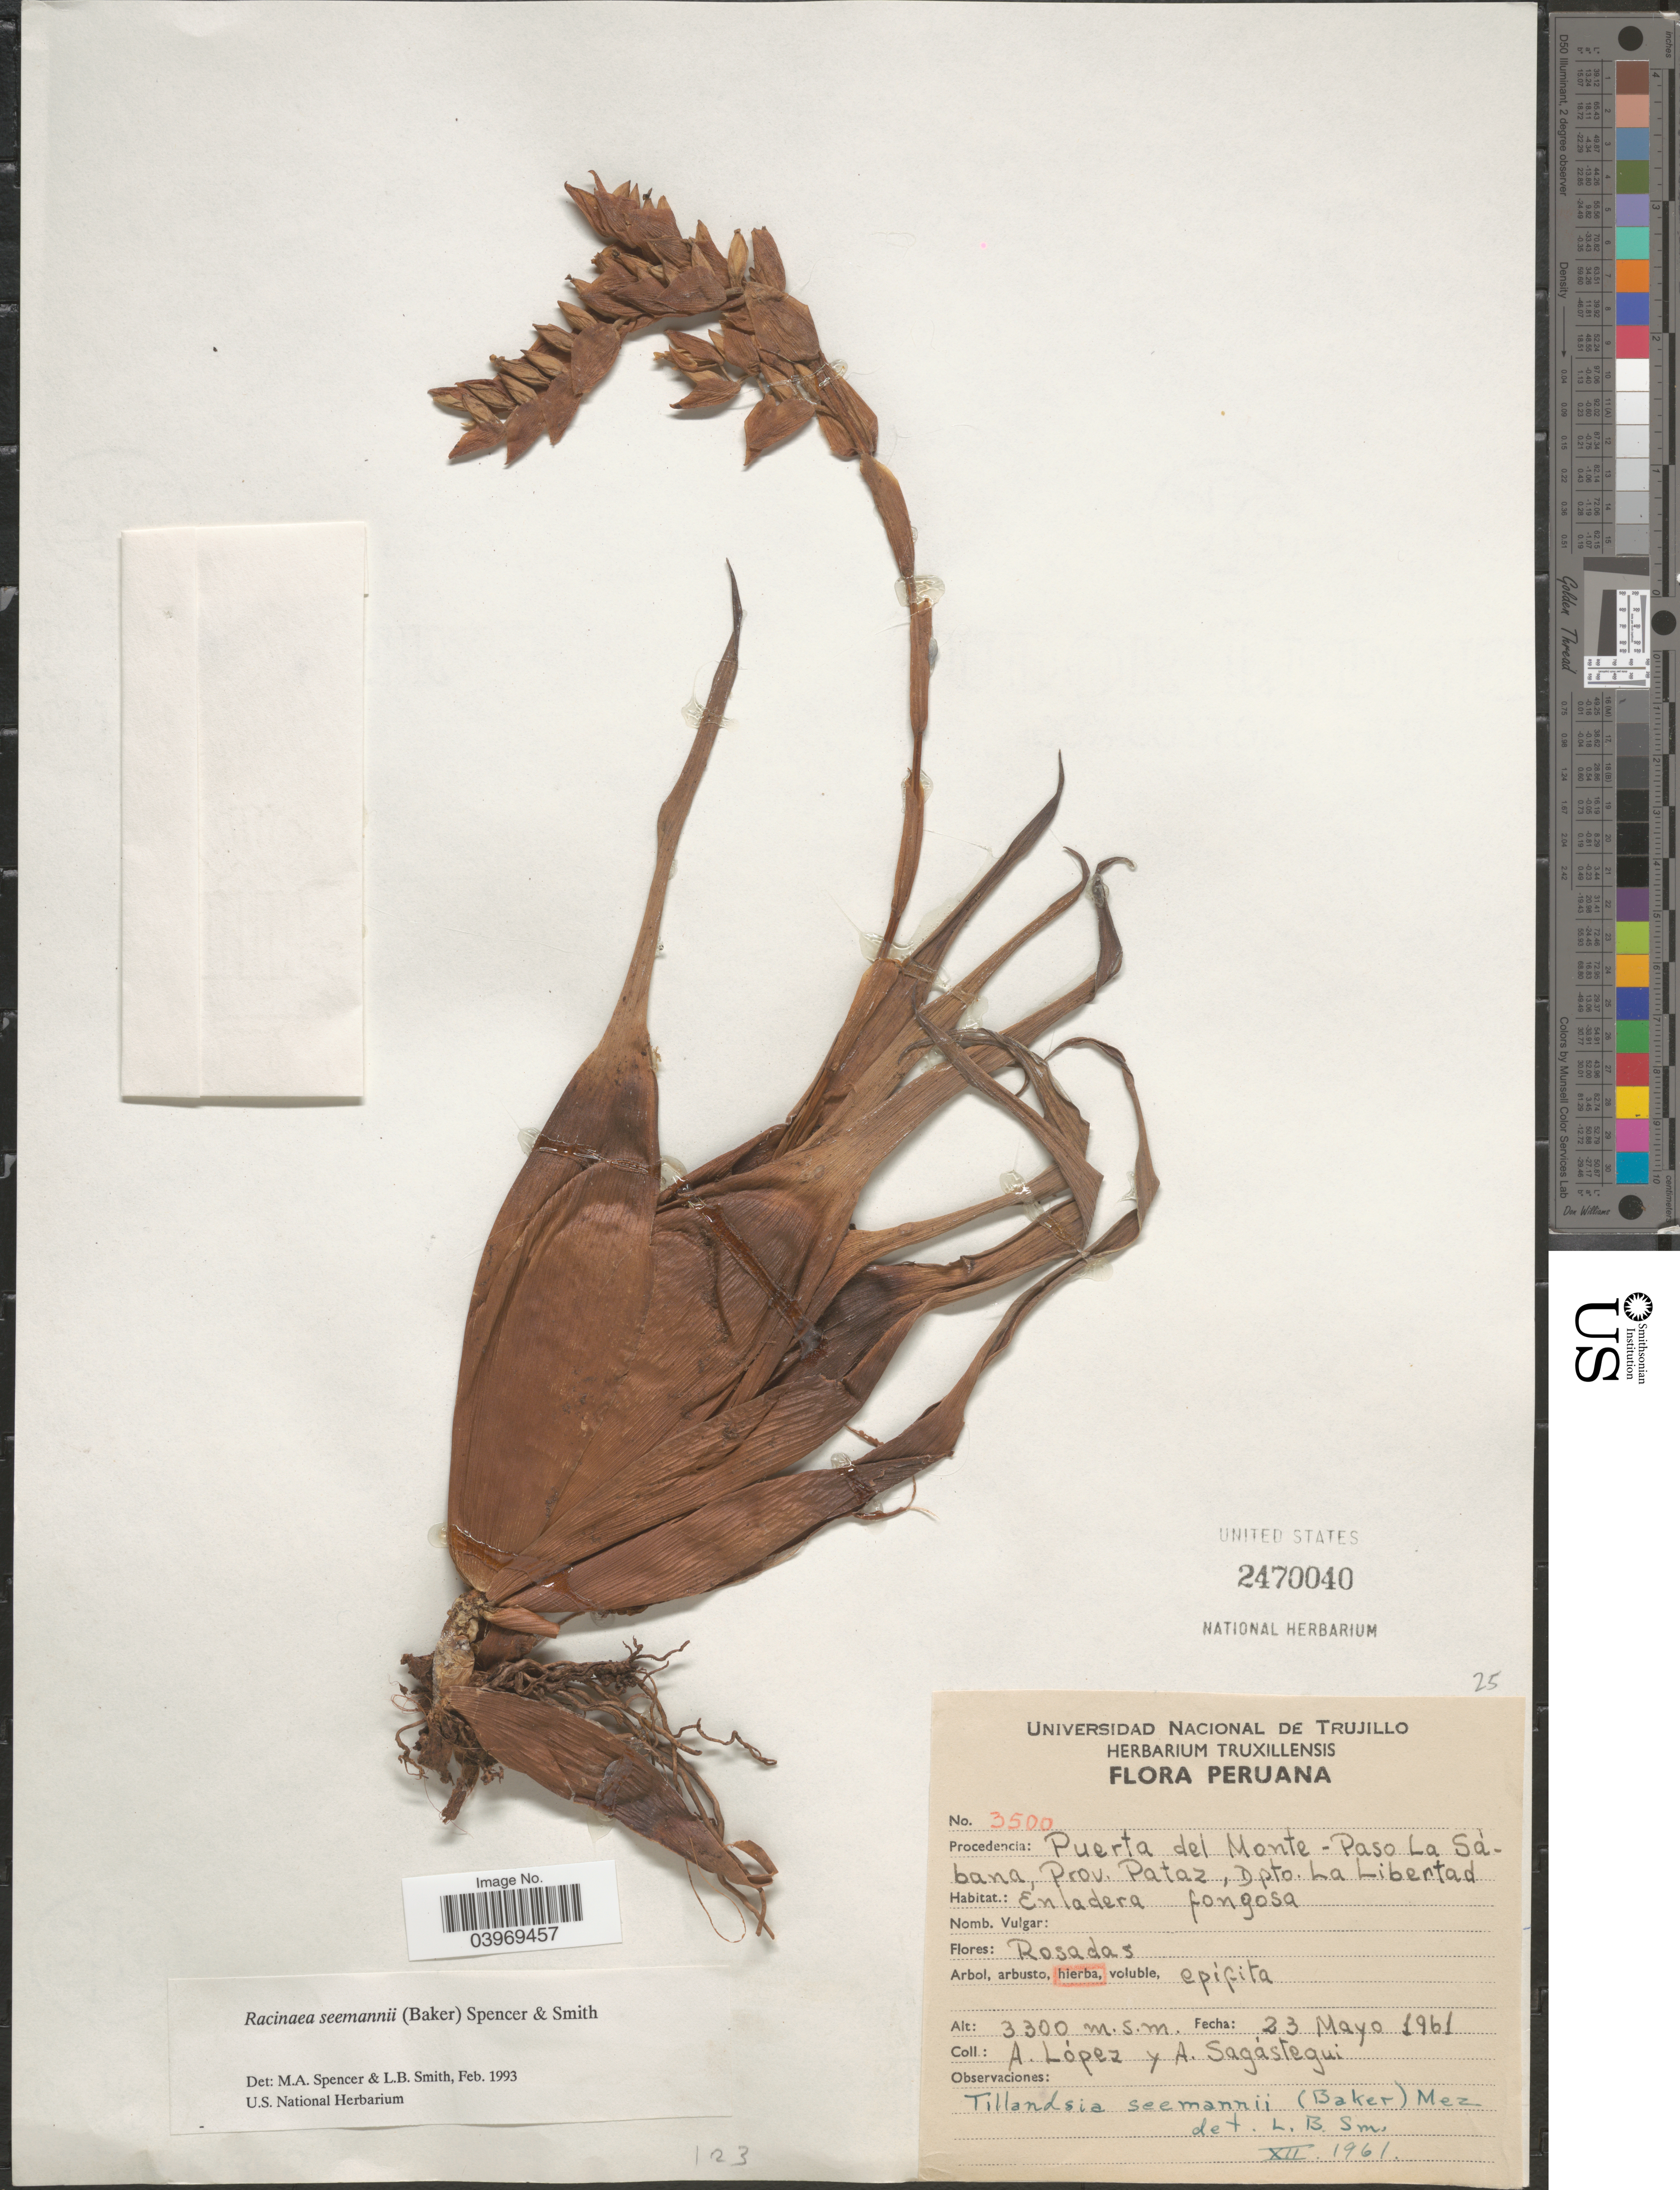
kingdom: Plantae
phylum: Tracheophyta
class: Liliopsida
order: Poales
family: Bromeliaceae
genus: Racinaea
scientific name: Racinaea seemannii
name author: (Baker) M.A. Spencer & L.B. Sm.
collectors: A. López & A. Sagastegui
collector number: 3500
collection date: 1961-05-23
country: Peru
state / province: La Libertad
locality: Puerta del Monte- Paso La Sábana, Prov. Pataz, Dpto. La Libertad.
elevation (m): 3300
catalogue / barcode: US 2470040